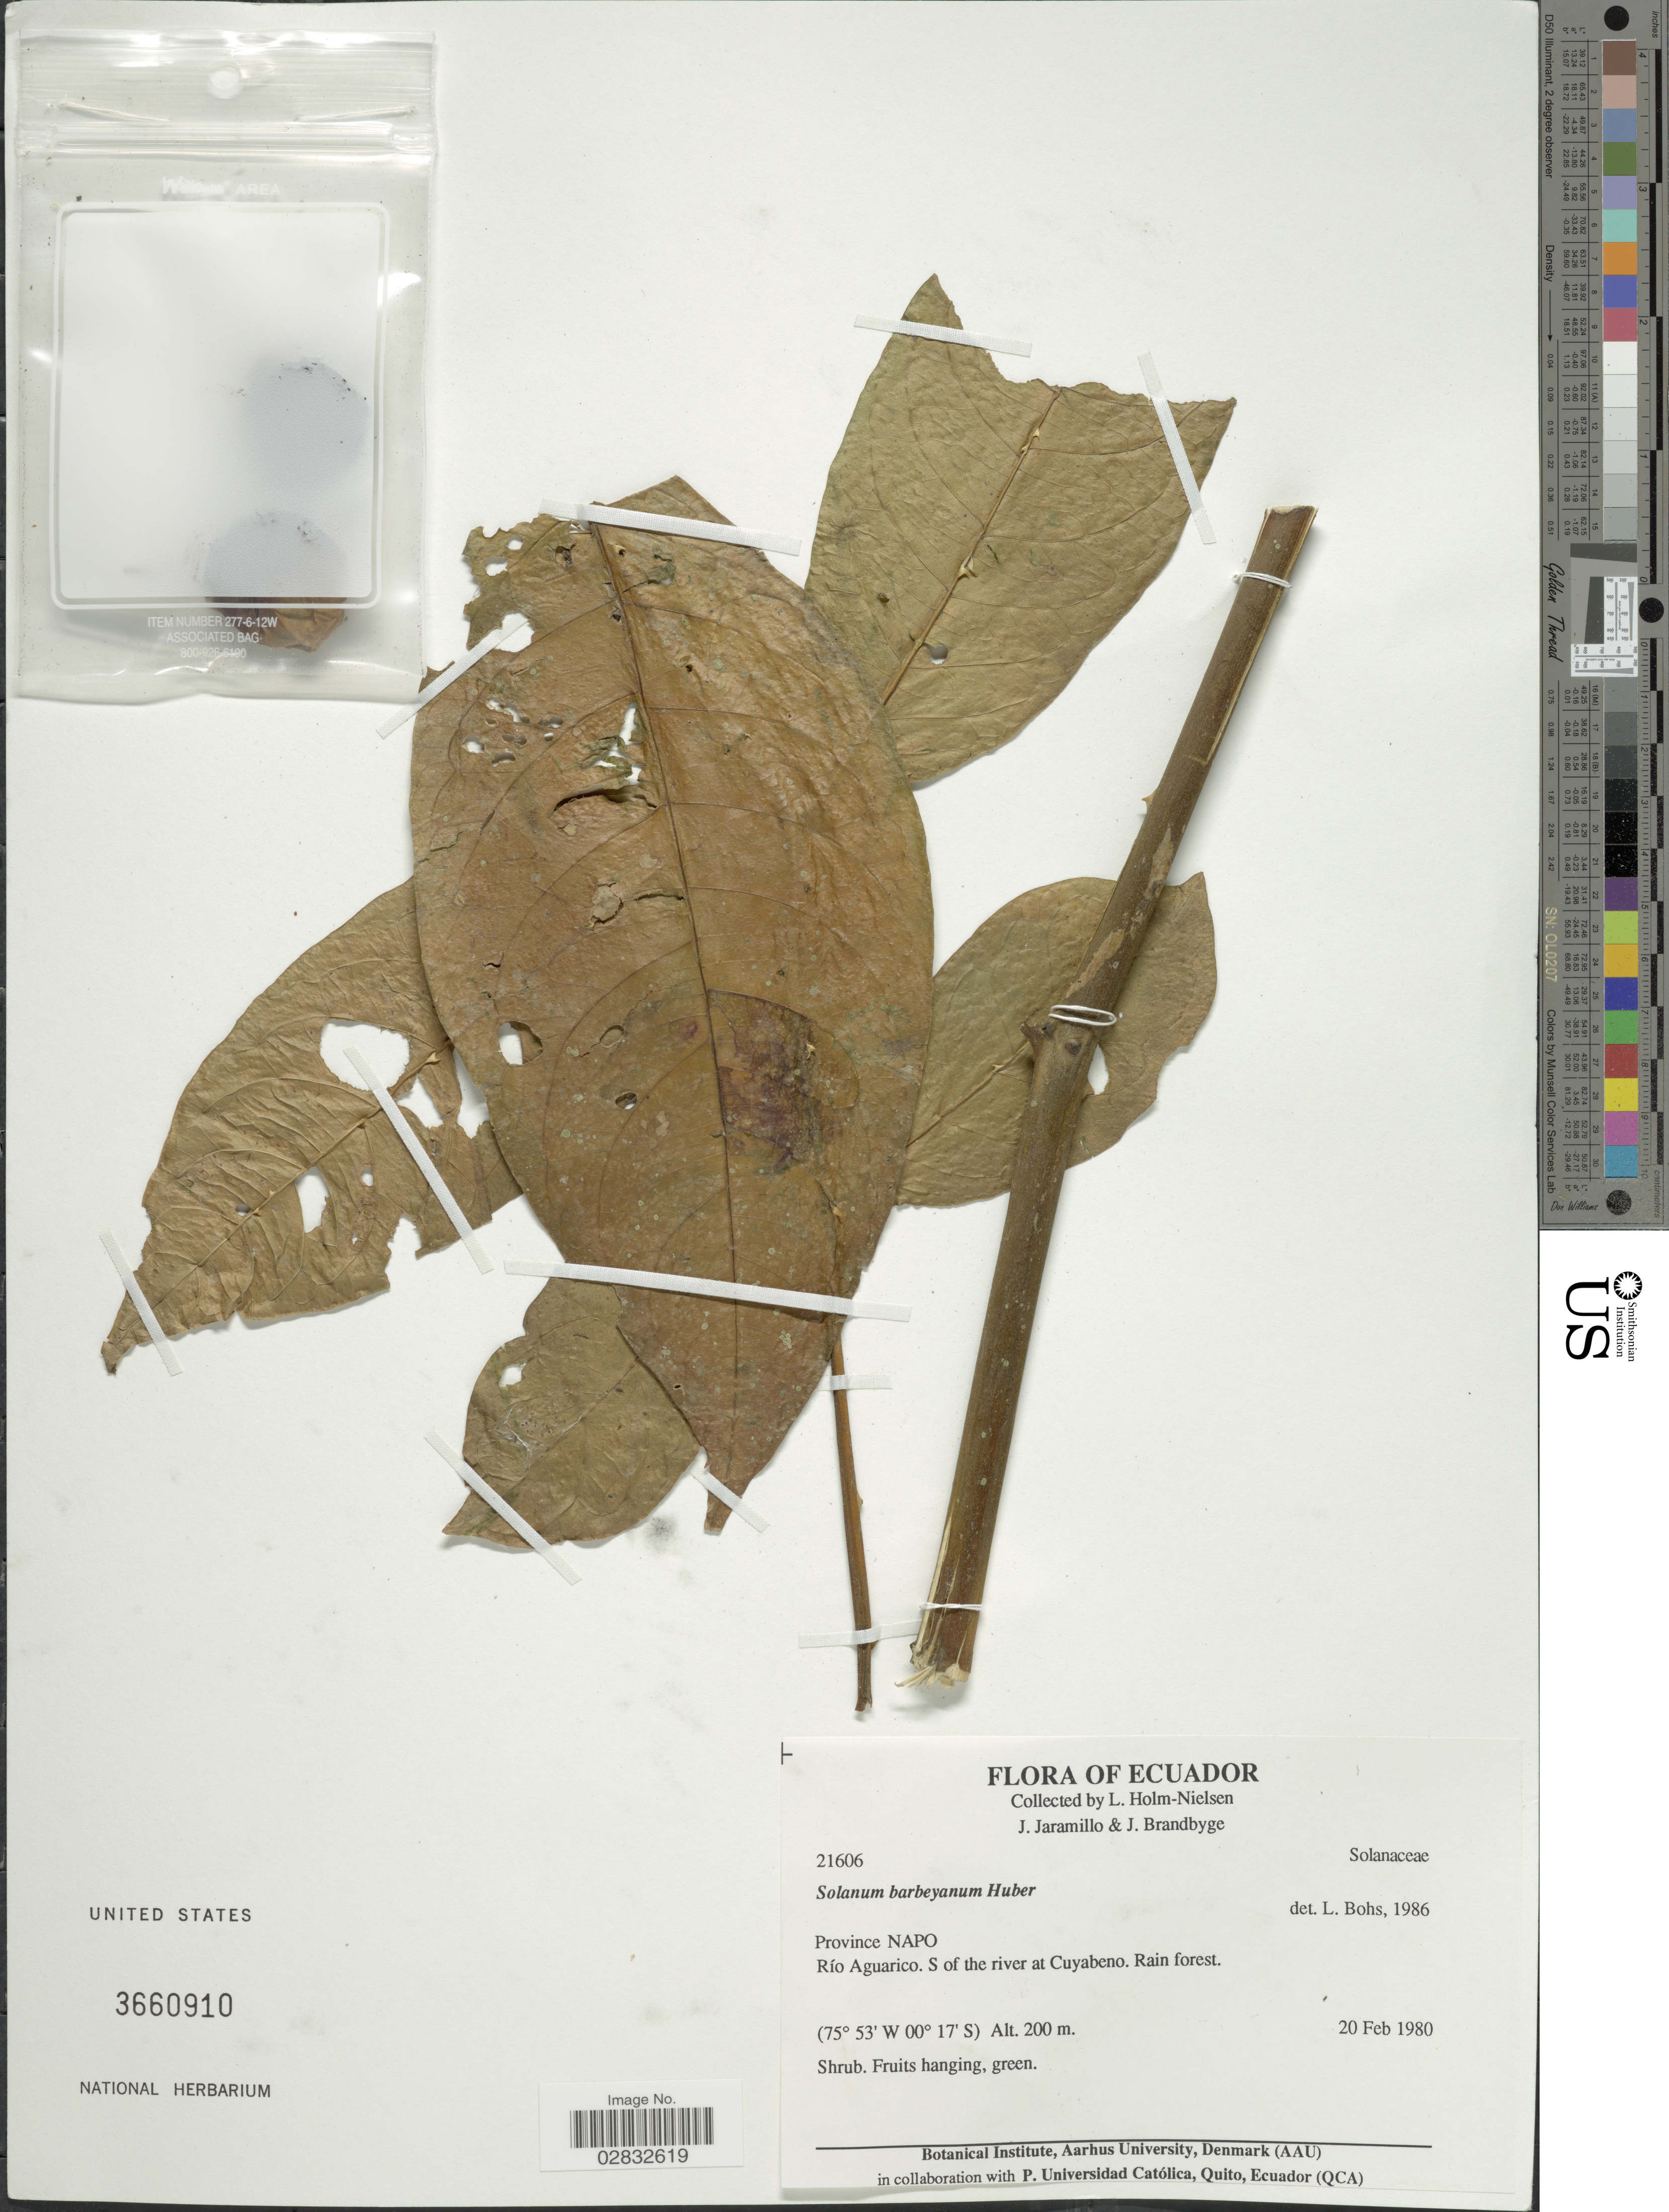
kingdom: Plantae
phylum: Tracheophyta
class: Magnoliopsida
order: Solanales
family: Solanaceae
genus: Solanum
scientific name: Solanum barbeyanum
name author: Huber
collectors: L. Holm-Nielsen, J. Jaramillo & J. Brandbyge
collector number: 21606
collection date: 1980-02-20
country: Ecuador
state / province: Napo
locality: Río Aguarico, S of the river at Cuyabeno.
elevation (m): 200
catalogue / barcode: US 3660910